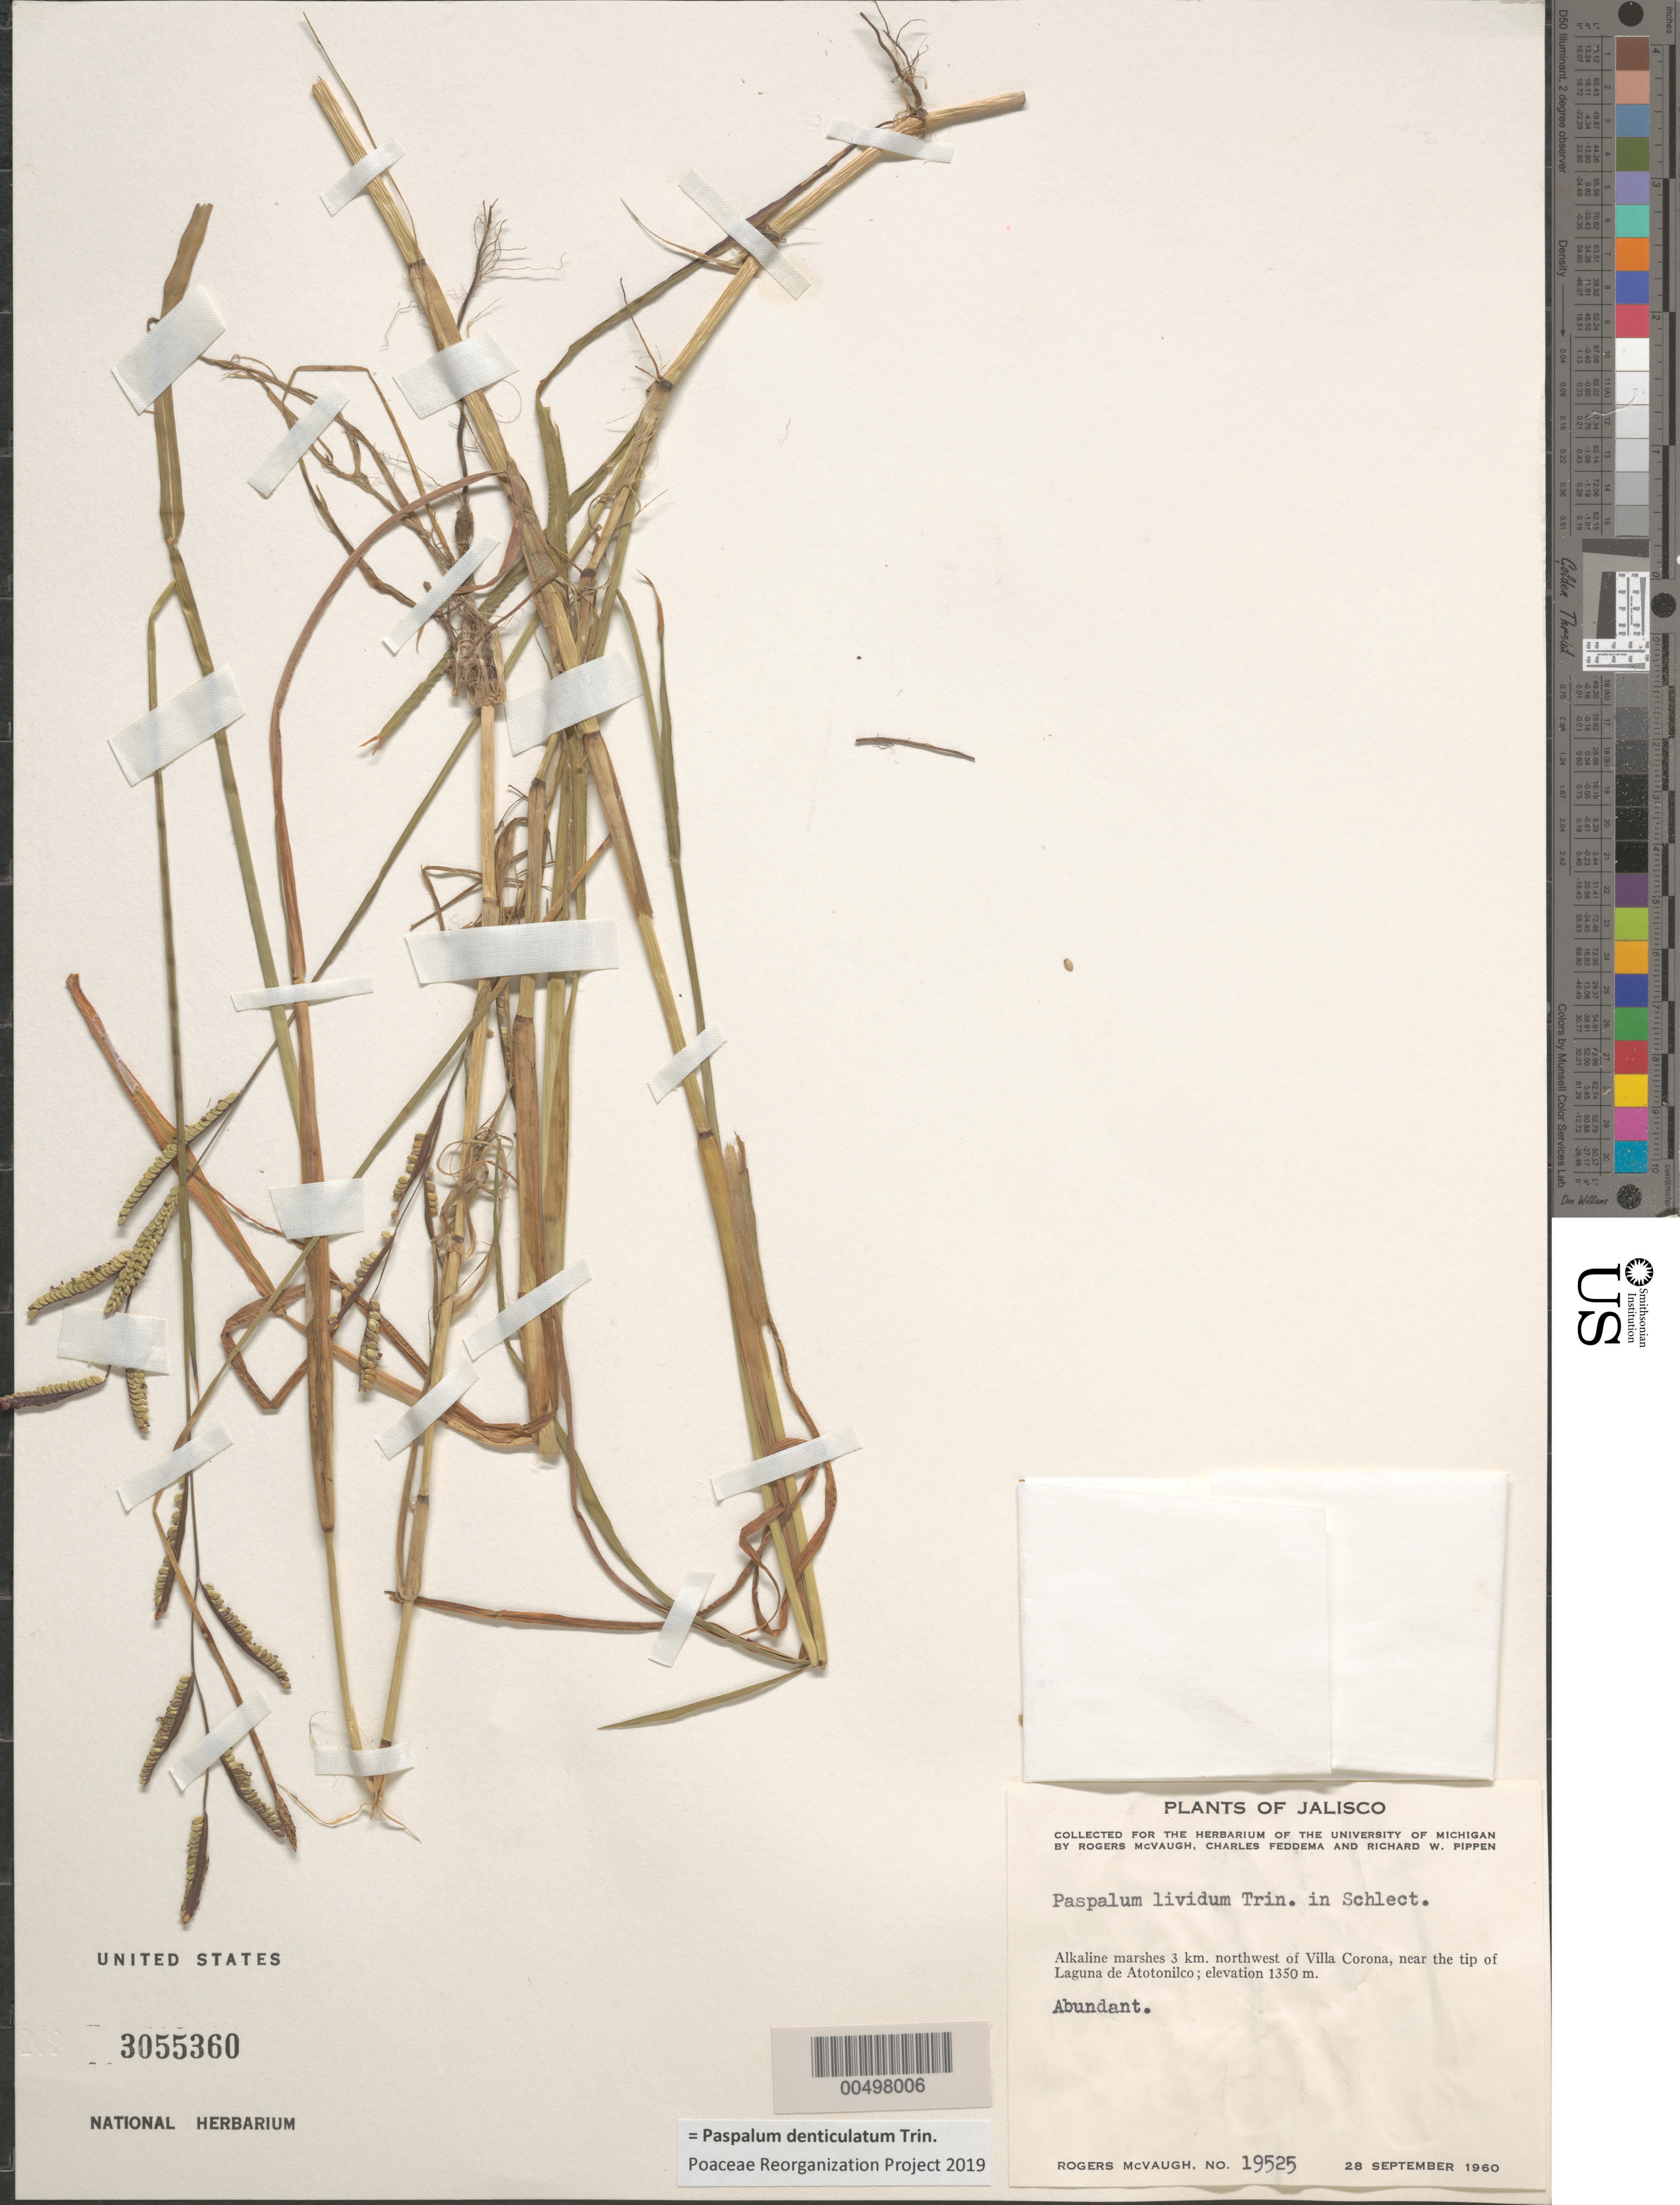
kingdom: Plantae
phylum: Tracheophyta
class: Liliopsida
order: Poales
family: Poaceae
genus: Paspalum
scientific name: Paspalum lividum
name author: Trin. in Schltdl.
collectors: R. McVaugh, C. Feddema & R. W. Pippen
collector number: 19525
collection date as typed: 28 Sep 1960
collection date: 1960-09-28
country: Mexico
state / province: Jalisco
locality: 3 km NW of Villa Corona, near the tip of Laguna de Atotonilco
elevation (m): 1350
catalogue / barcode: US 3055360